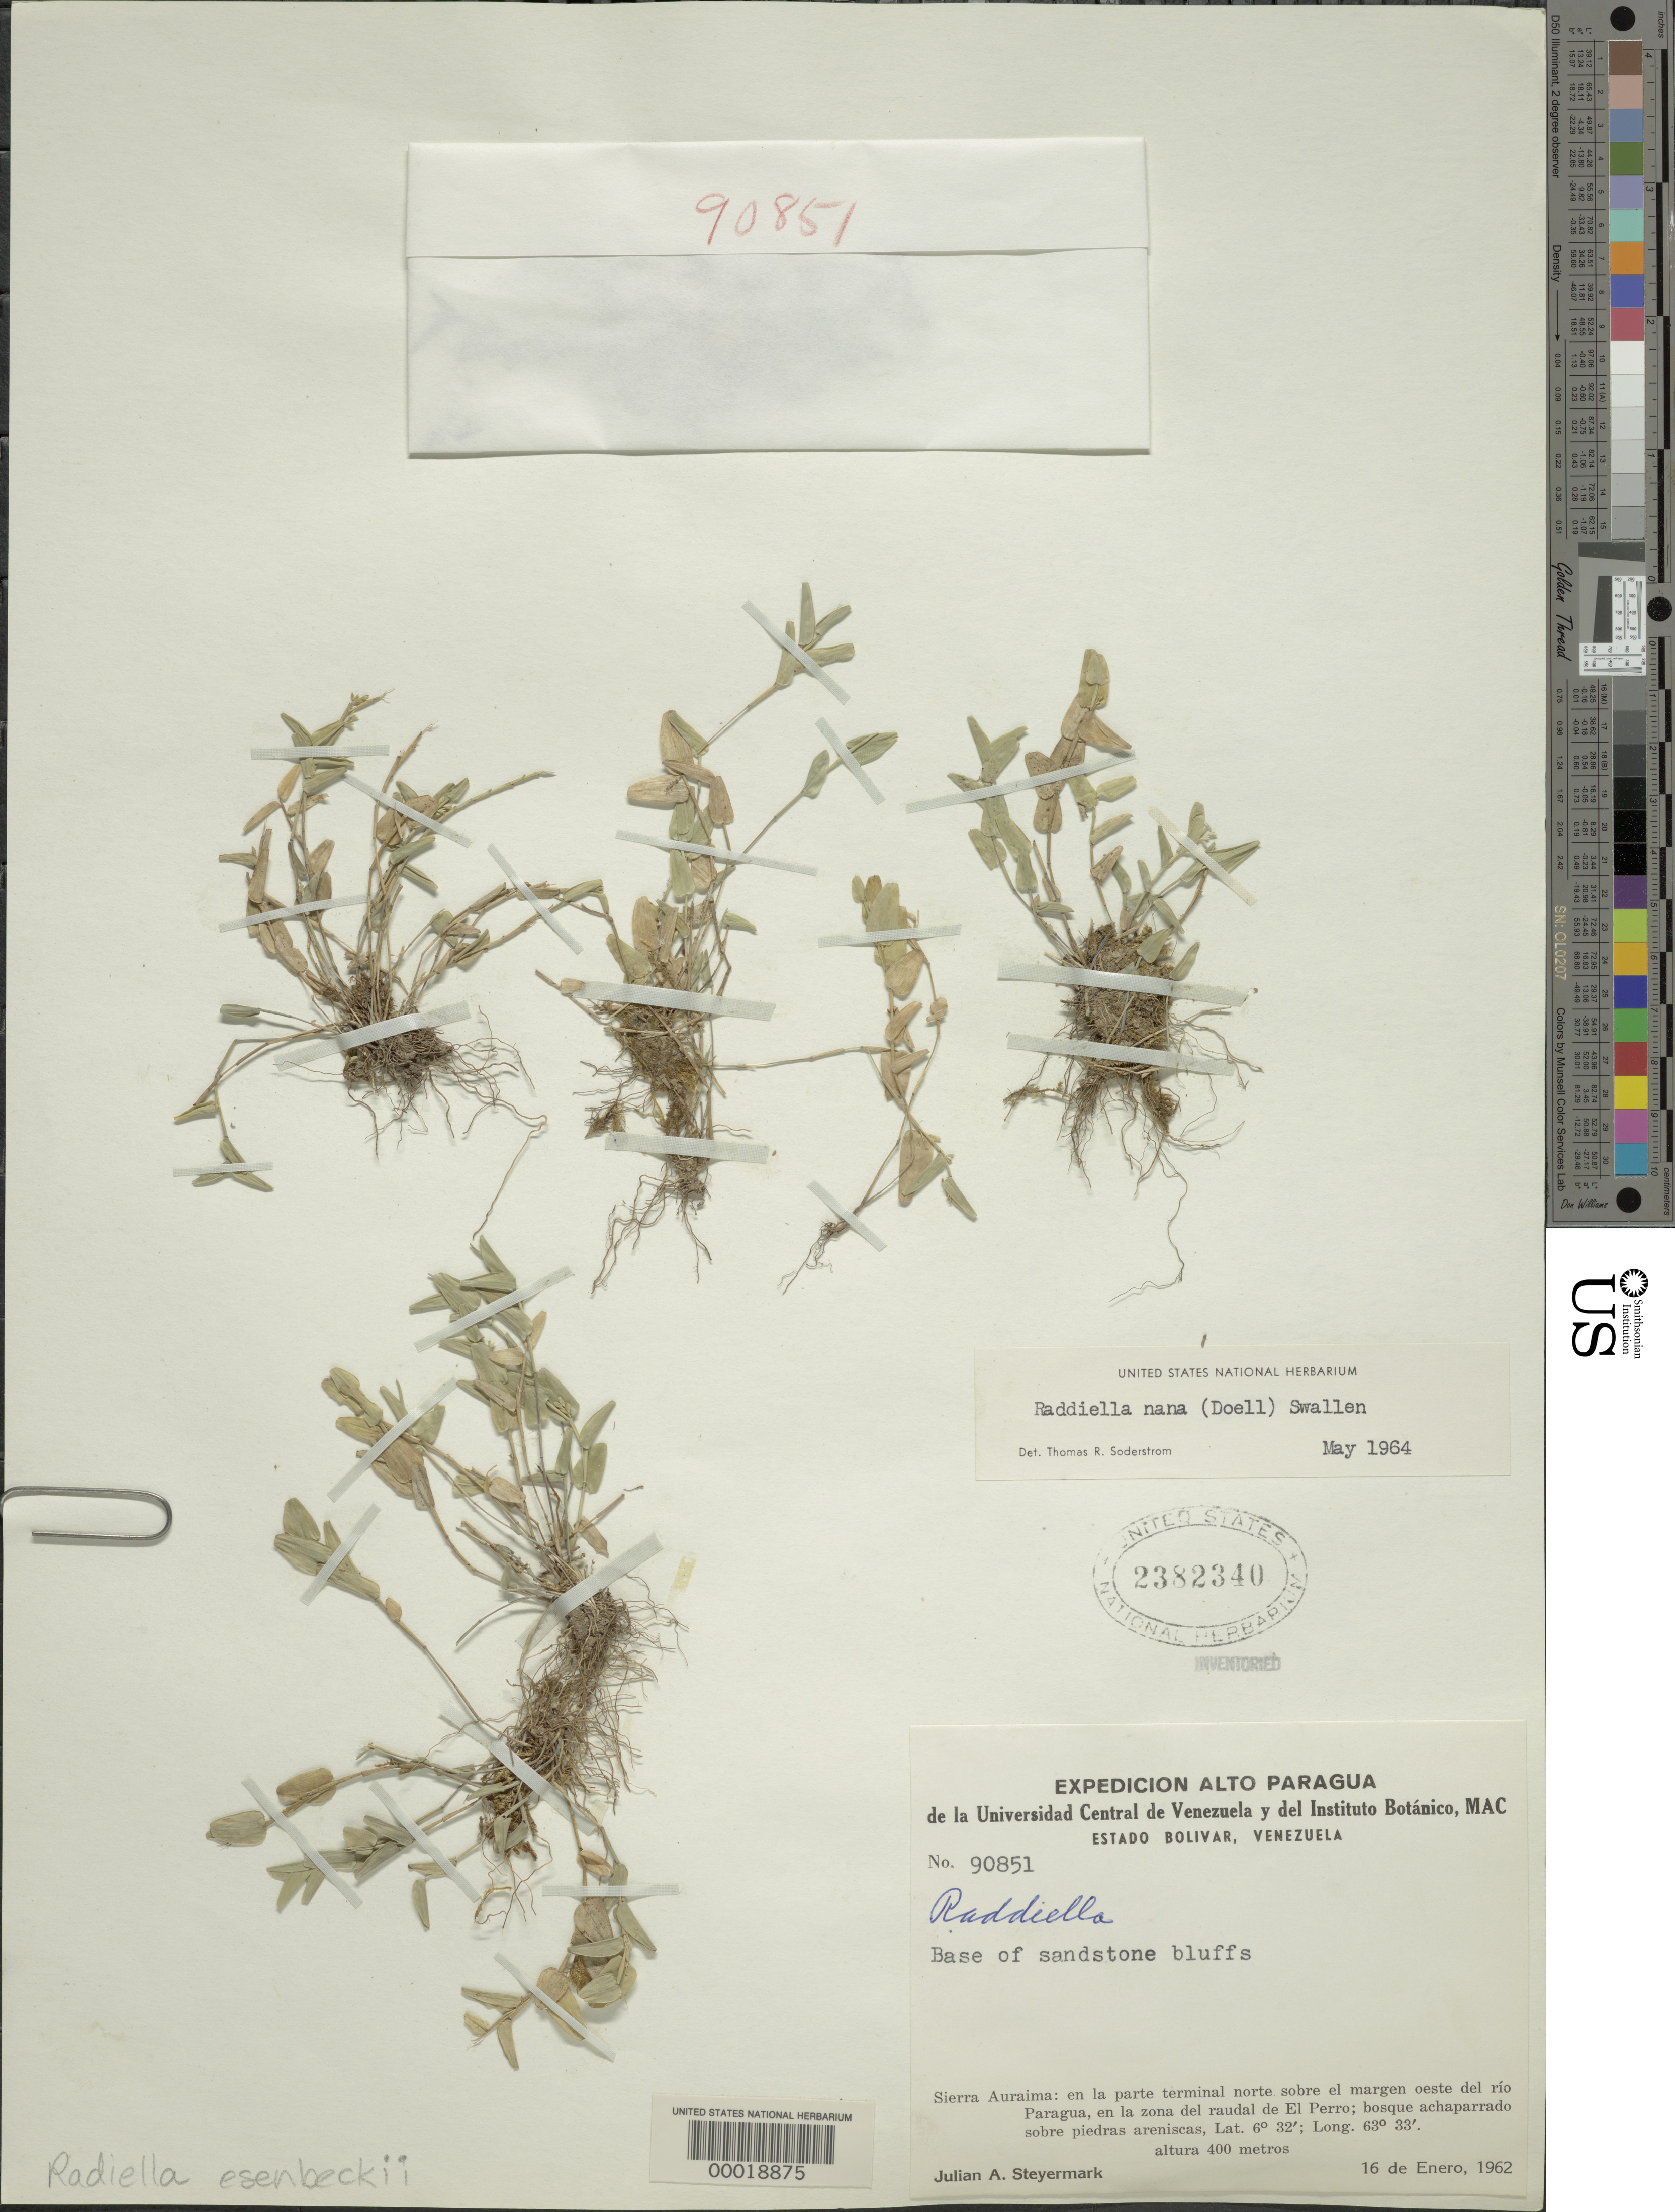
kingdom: Plantae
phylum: Tracheophyta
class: Liliopsida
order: Poales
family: Poaceae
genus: Raddiella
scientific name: Raddiella esenbeckii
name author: (Steud.) C. E. Calderón & Soderstr.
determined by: Soderstrom, T. R.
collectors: J. Steyermark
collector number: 90851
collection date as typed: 16-Jan-62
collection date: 1962-01-16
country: Venezuela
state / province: Bolívar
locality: Sierra Auraima, parte terminal norte sobre el margen W of Río Paragua, en la zona del raudal de El Perro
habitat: Bosque achaparrado sobre piedras areniscas; base of sandstone bluffs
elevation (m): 400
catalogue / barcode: US 2382340